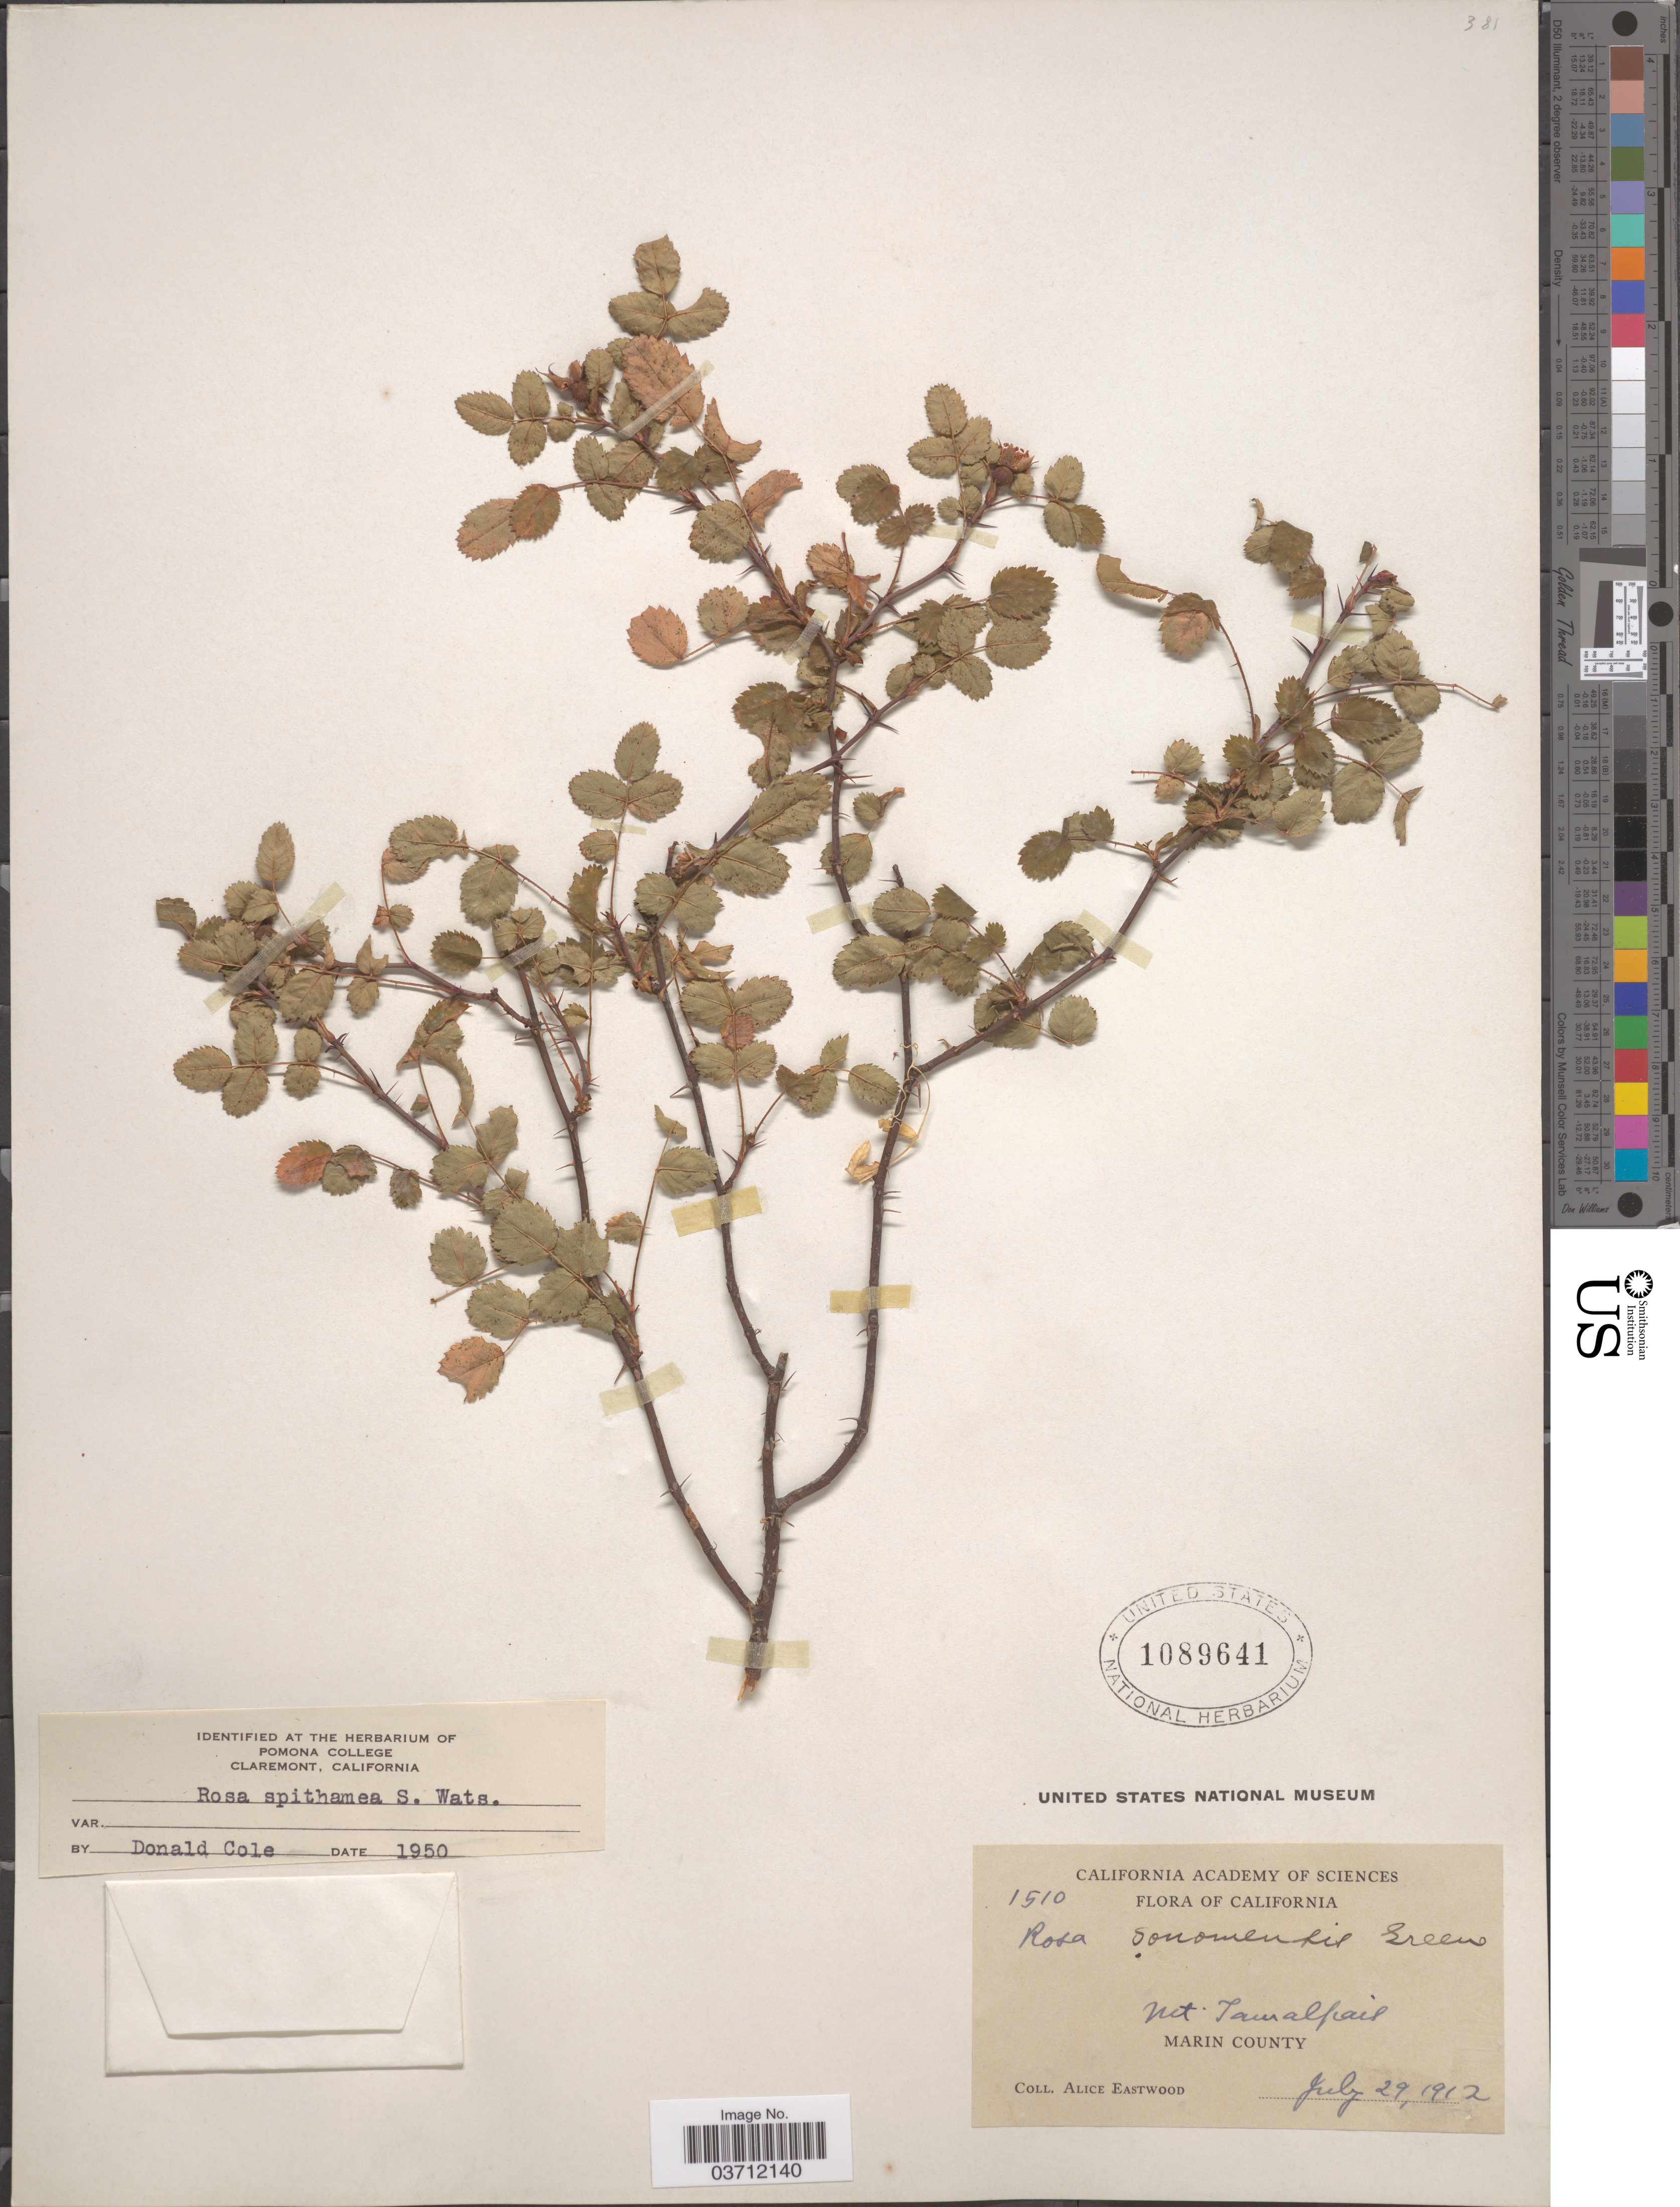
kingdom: Plantae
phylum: Tracheophyta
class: Magnoliopsida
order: Rosales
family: Rosaceae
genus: Rosa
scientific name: Rosa spithamea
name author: S. Watson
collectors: A. Eastwood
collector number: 1510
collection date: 1912-07-29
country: United States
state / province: California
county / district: Marin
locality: Mt. Tamalpais. Marin County.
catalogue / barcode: US 1089641